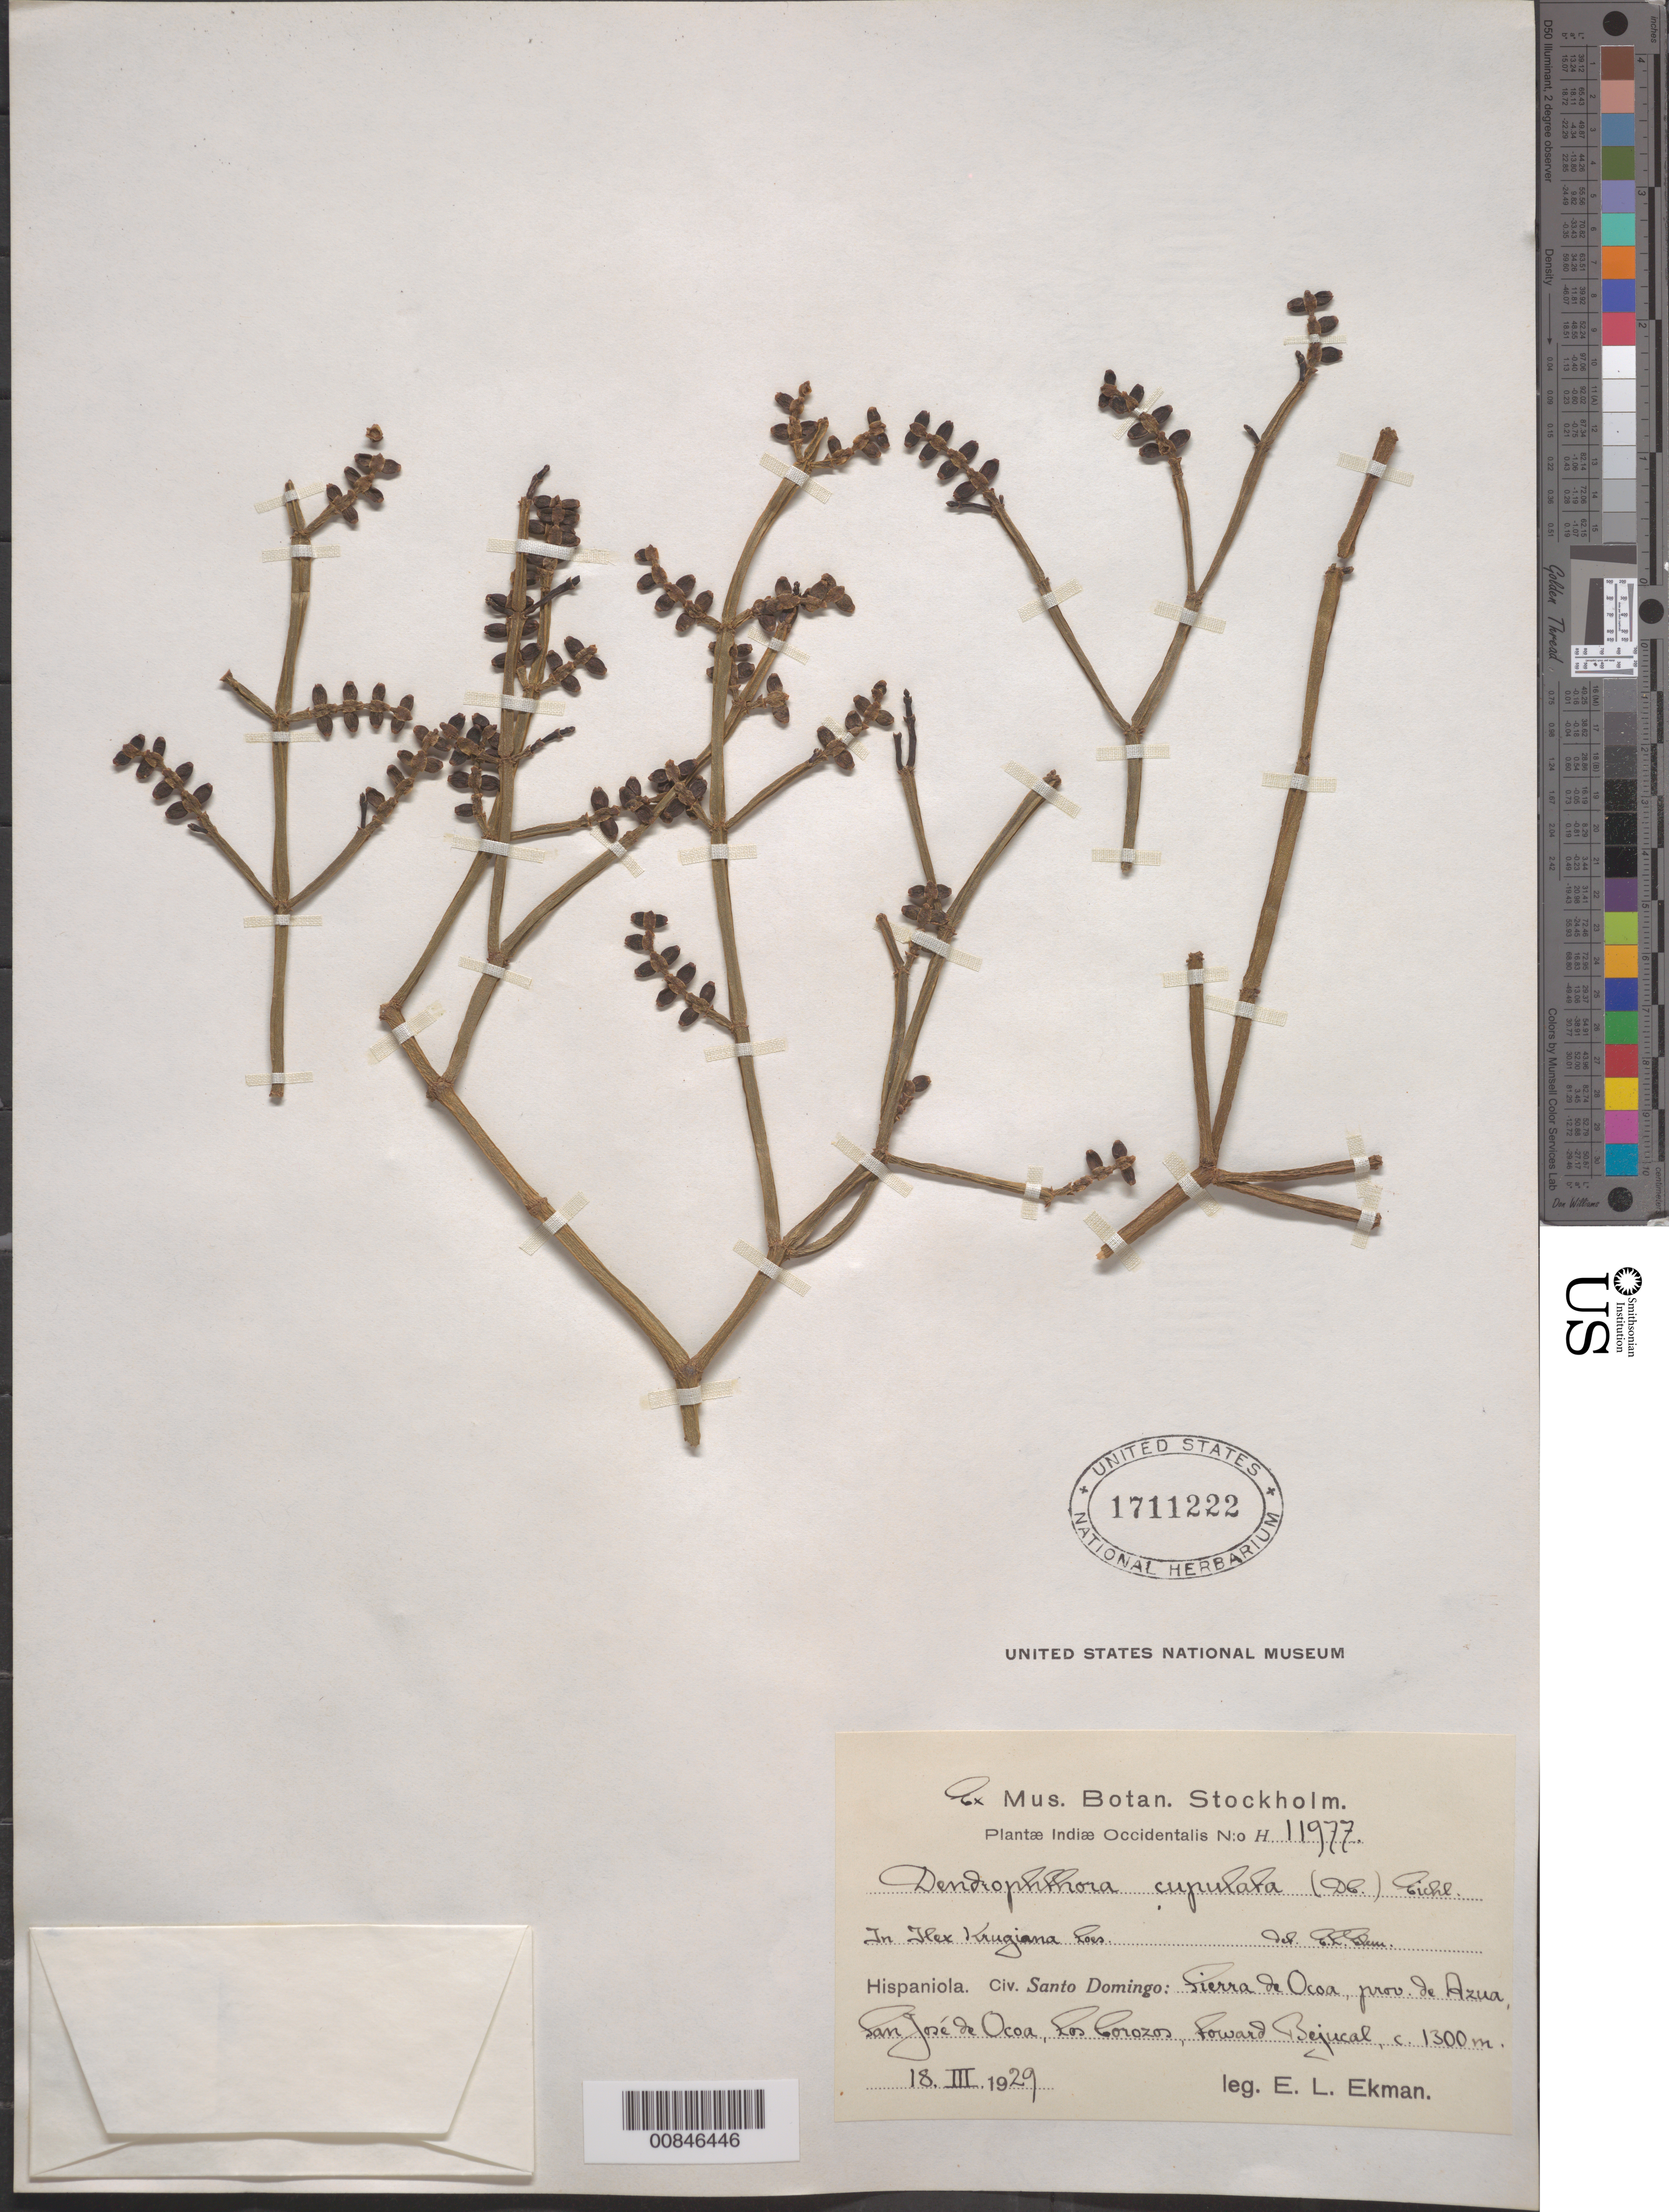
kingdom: Plantae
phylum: Tracheophyta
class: Magnoliopsida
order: Santalales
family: Viscaceae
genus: Dendrophthora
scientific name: Dendrophthora cupulata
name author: (DC.) Eichler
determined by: Ekman, E. L.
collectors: E. L. Ekman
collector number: H 11977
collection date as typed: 18 Mar 1929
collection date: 1929-03-18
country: Dominican Republic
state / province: Azua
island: Hispaniola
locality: Sierra de Ocoa, San José de Ocoa, Los Corozos, toward Bejucal.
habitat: In Ilex krugiana Loes.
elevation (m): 1300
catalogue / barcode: US 1711222